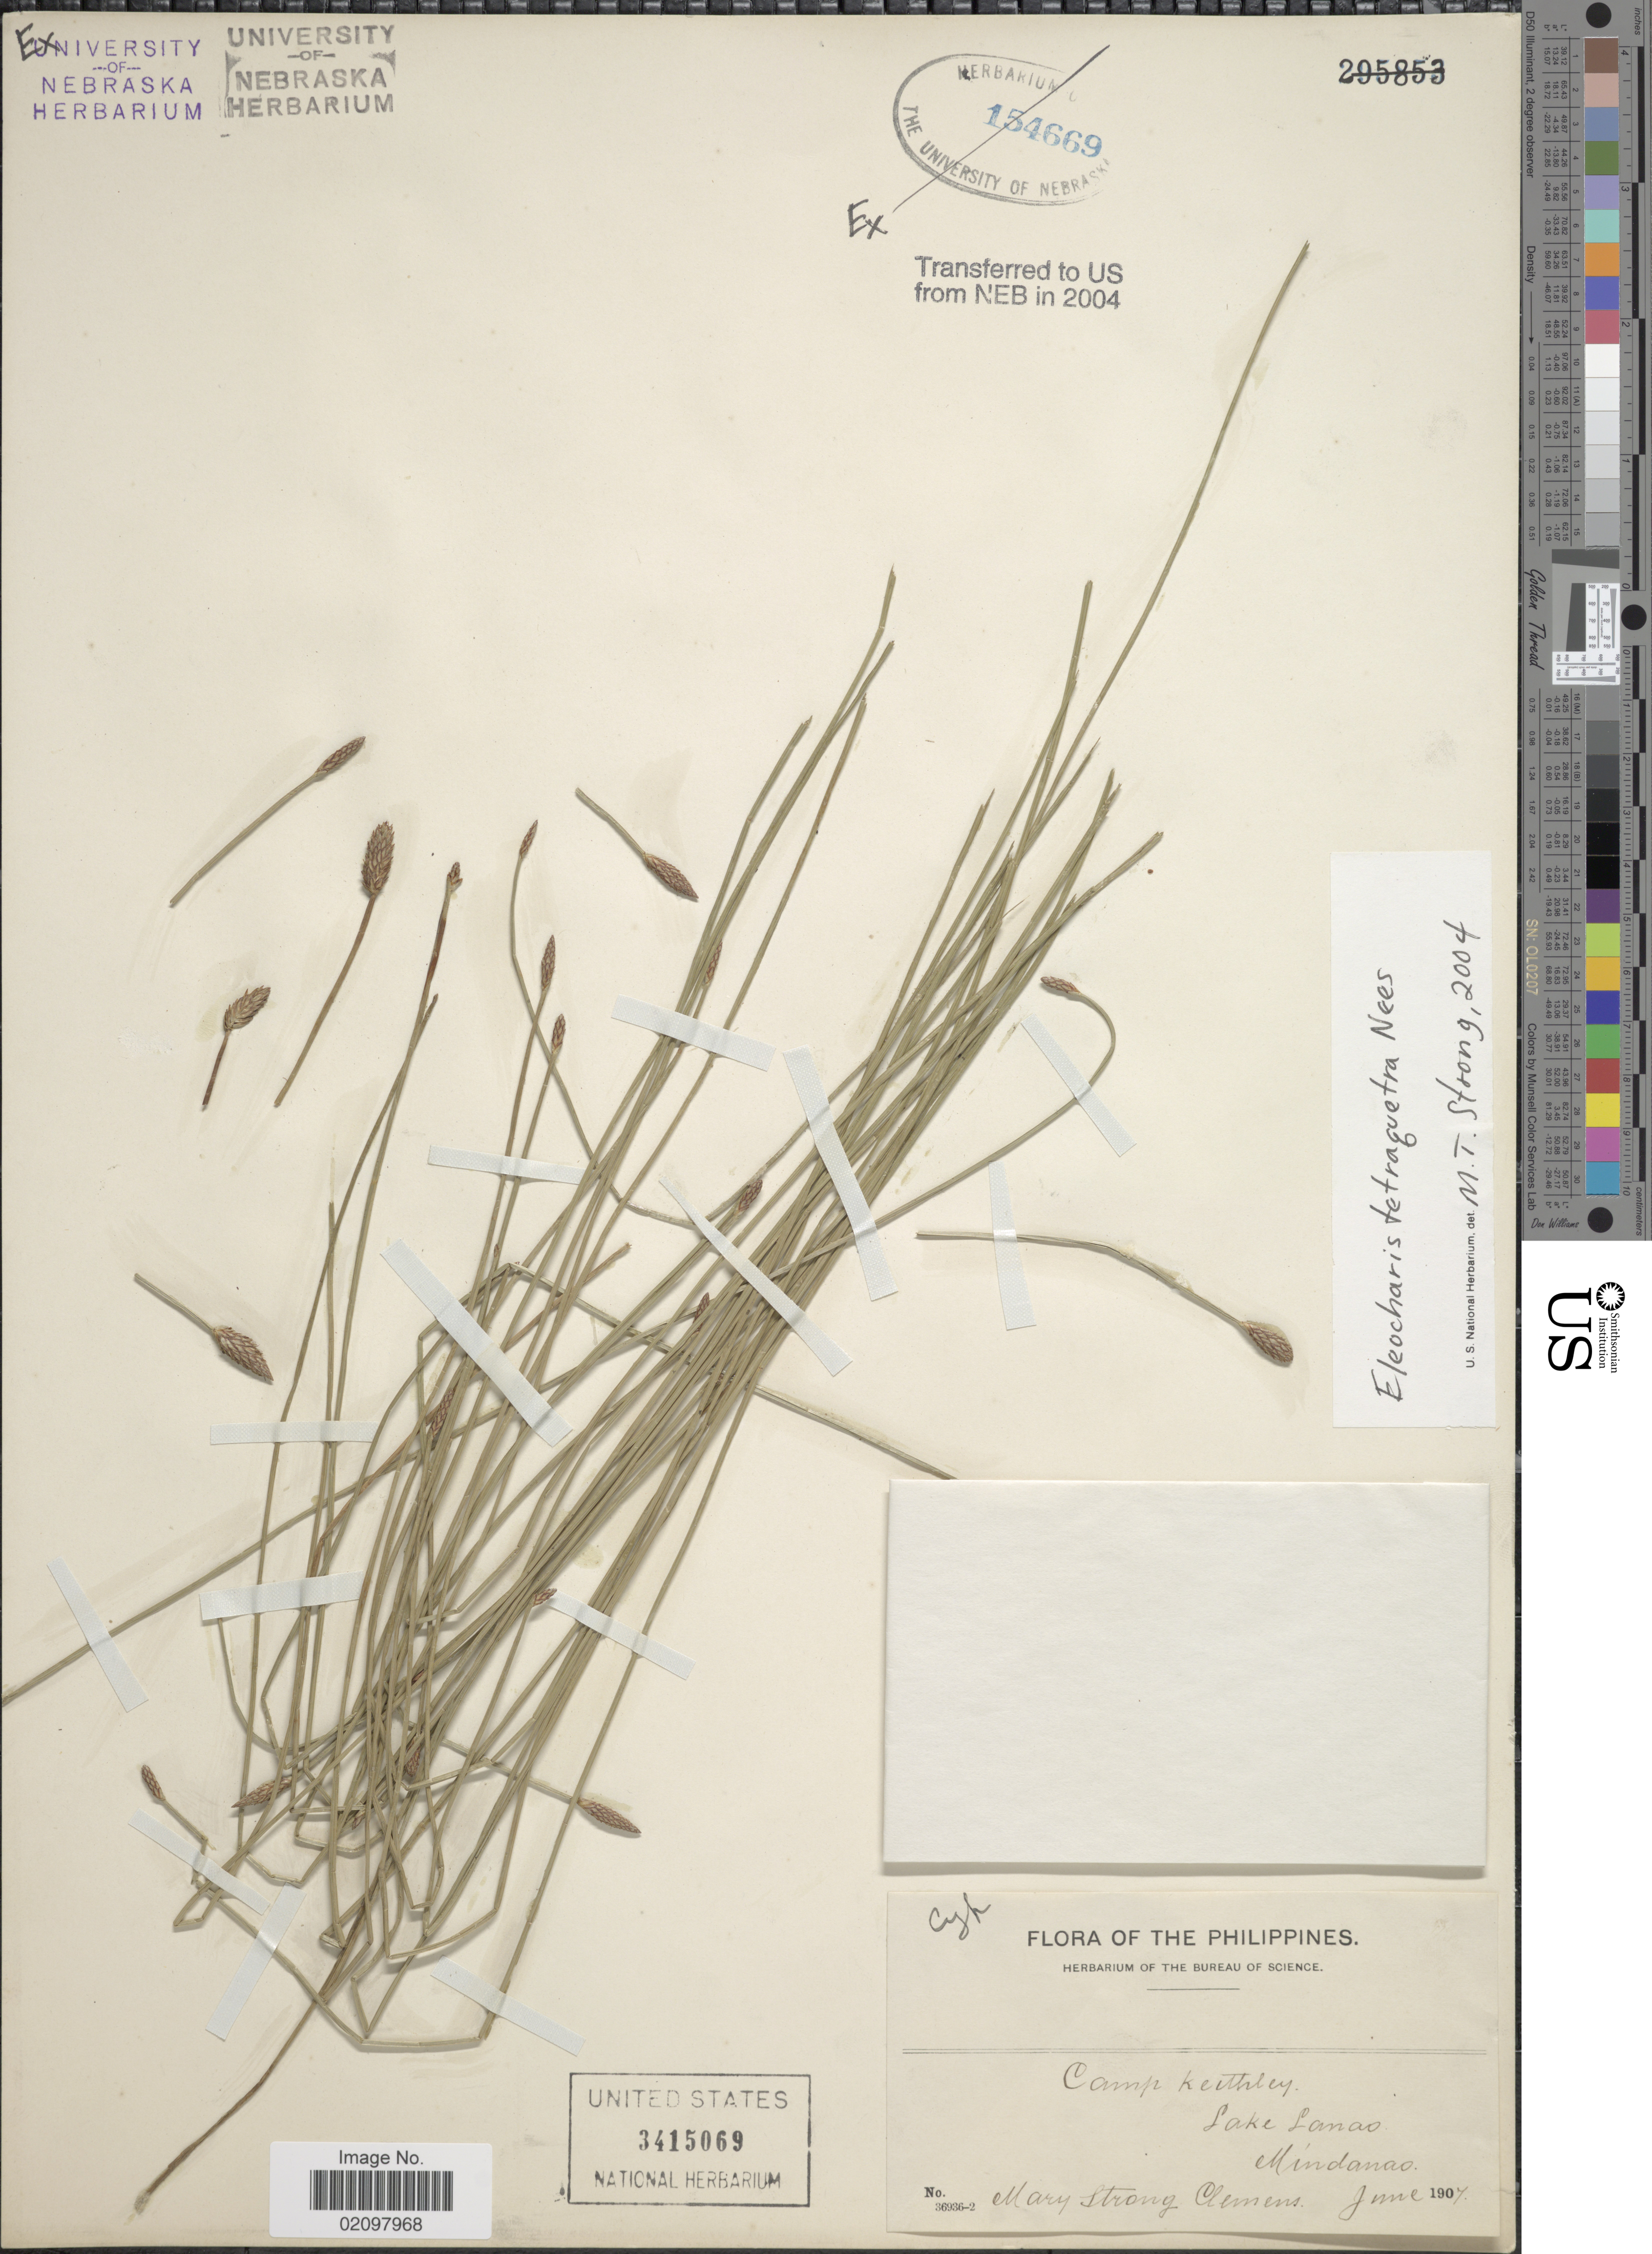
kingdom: Plantae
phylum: Tracheophyta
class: Liliopsida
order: Poales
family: Cyperaceae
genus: Eleocharis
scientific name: Eleocharis tetraquetra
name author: Nees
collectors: M. S. Clemens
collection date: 1907-06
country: Philippines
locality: Camp Keithley, Lake Lanao, Mindanao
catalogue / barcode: US 3415069